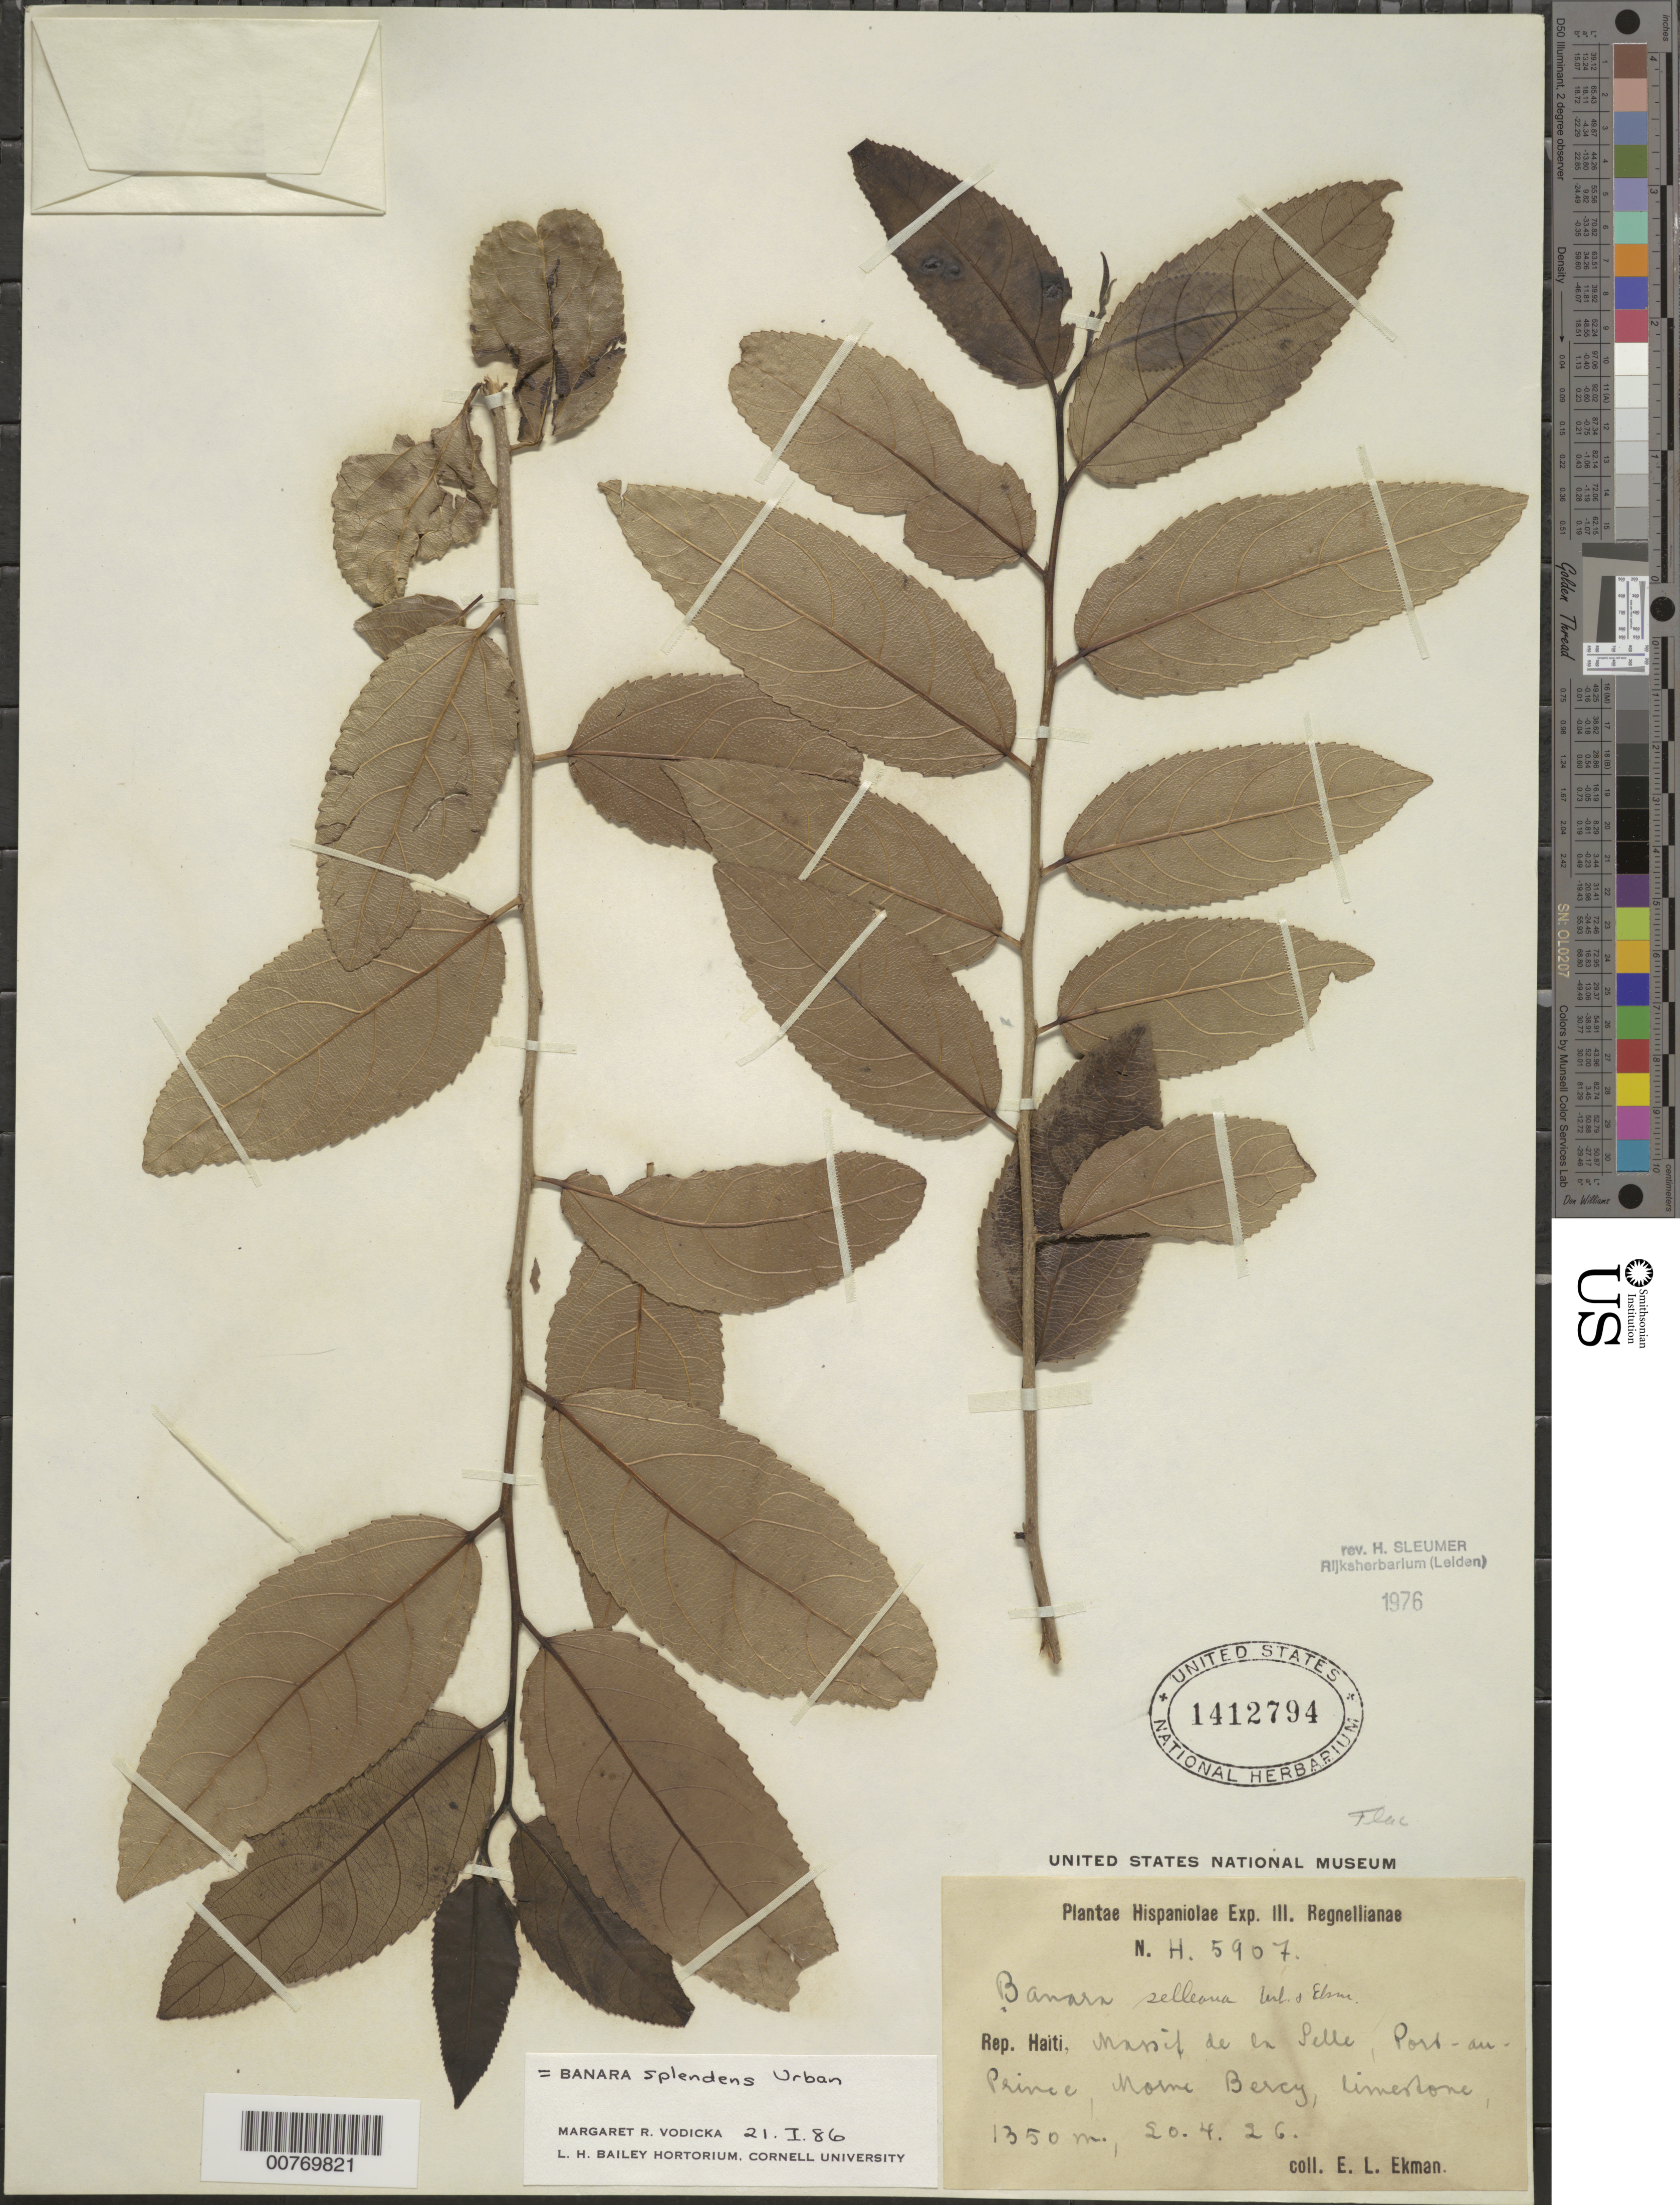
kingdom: Plantae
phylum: Tracheophyta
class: Magnoliopsida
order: Malpighiales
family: Salicaceae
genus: Banara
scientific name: Banara splendens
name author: Urb.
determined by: Vodicka, M. R.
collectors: E. L. Ekman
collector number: H 5907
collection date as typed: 20 Apr 1926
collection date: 1926-04-20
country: Haiti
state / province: Ouest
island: Hispaniola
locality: Massif de la Selle, Port-au-Prince, Morne Bercy.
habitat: Limestone.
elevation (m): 1350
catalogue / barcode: US 1412794